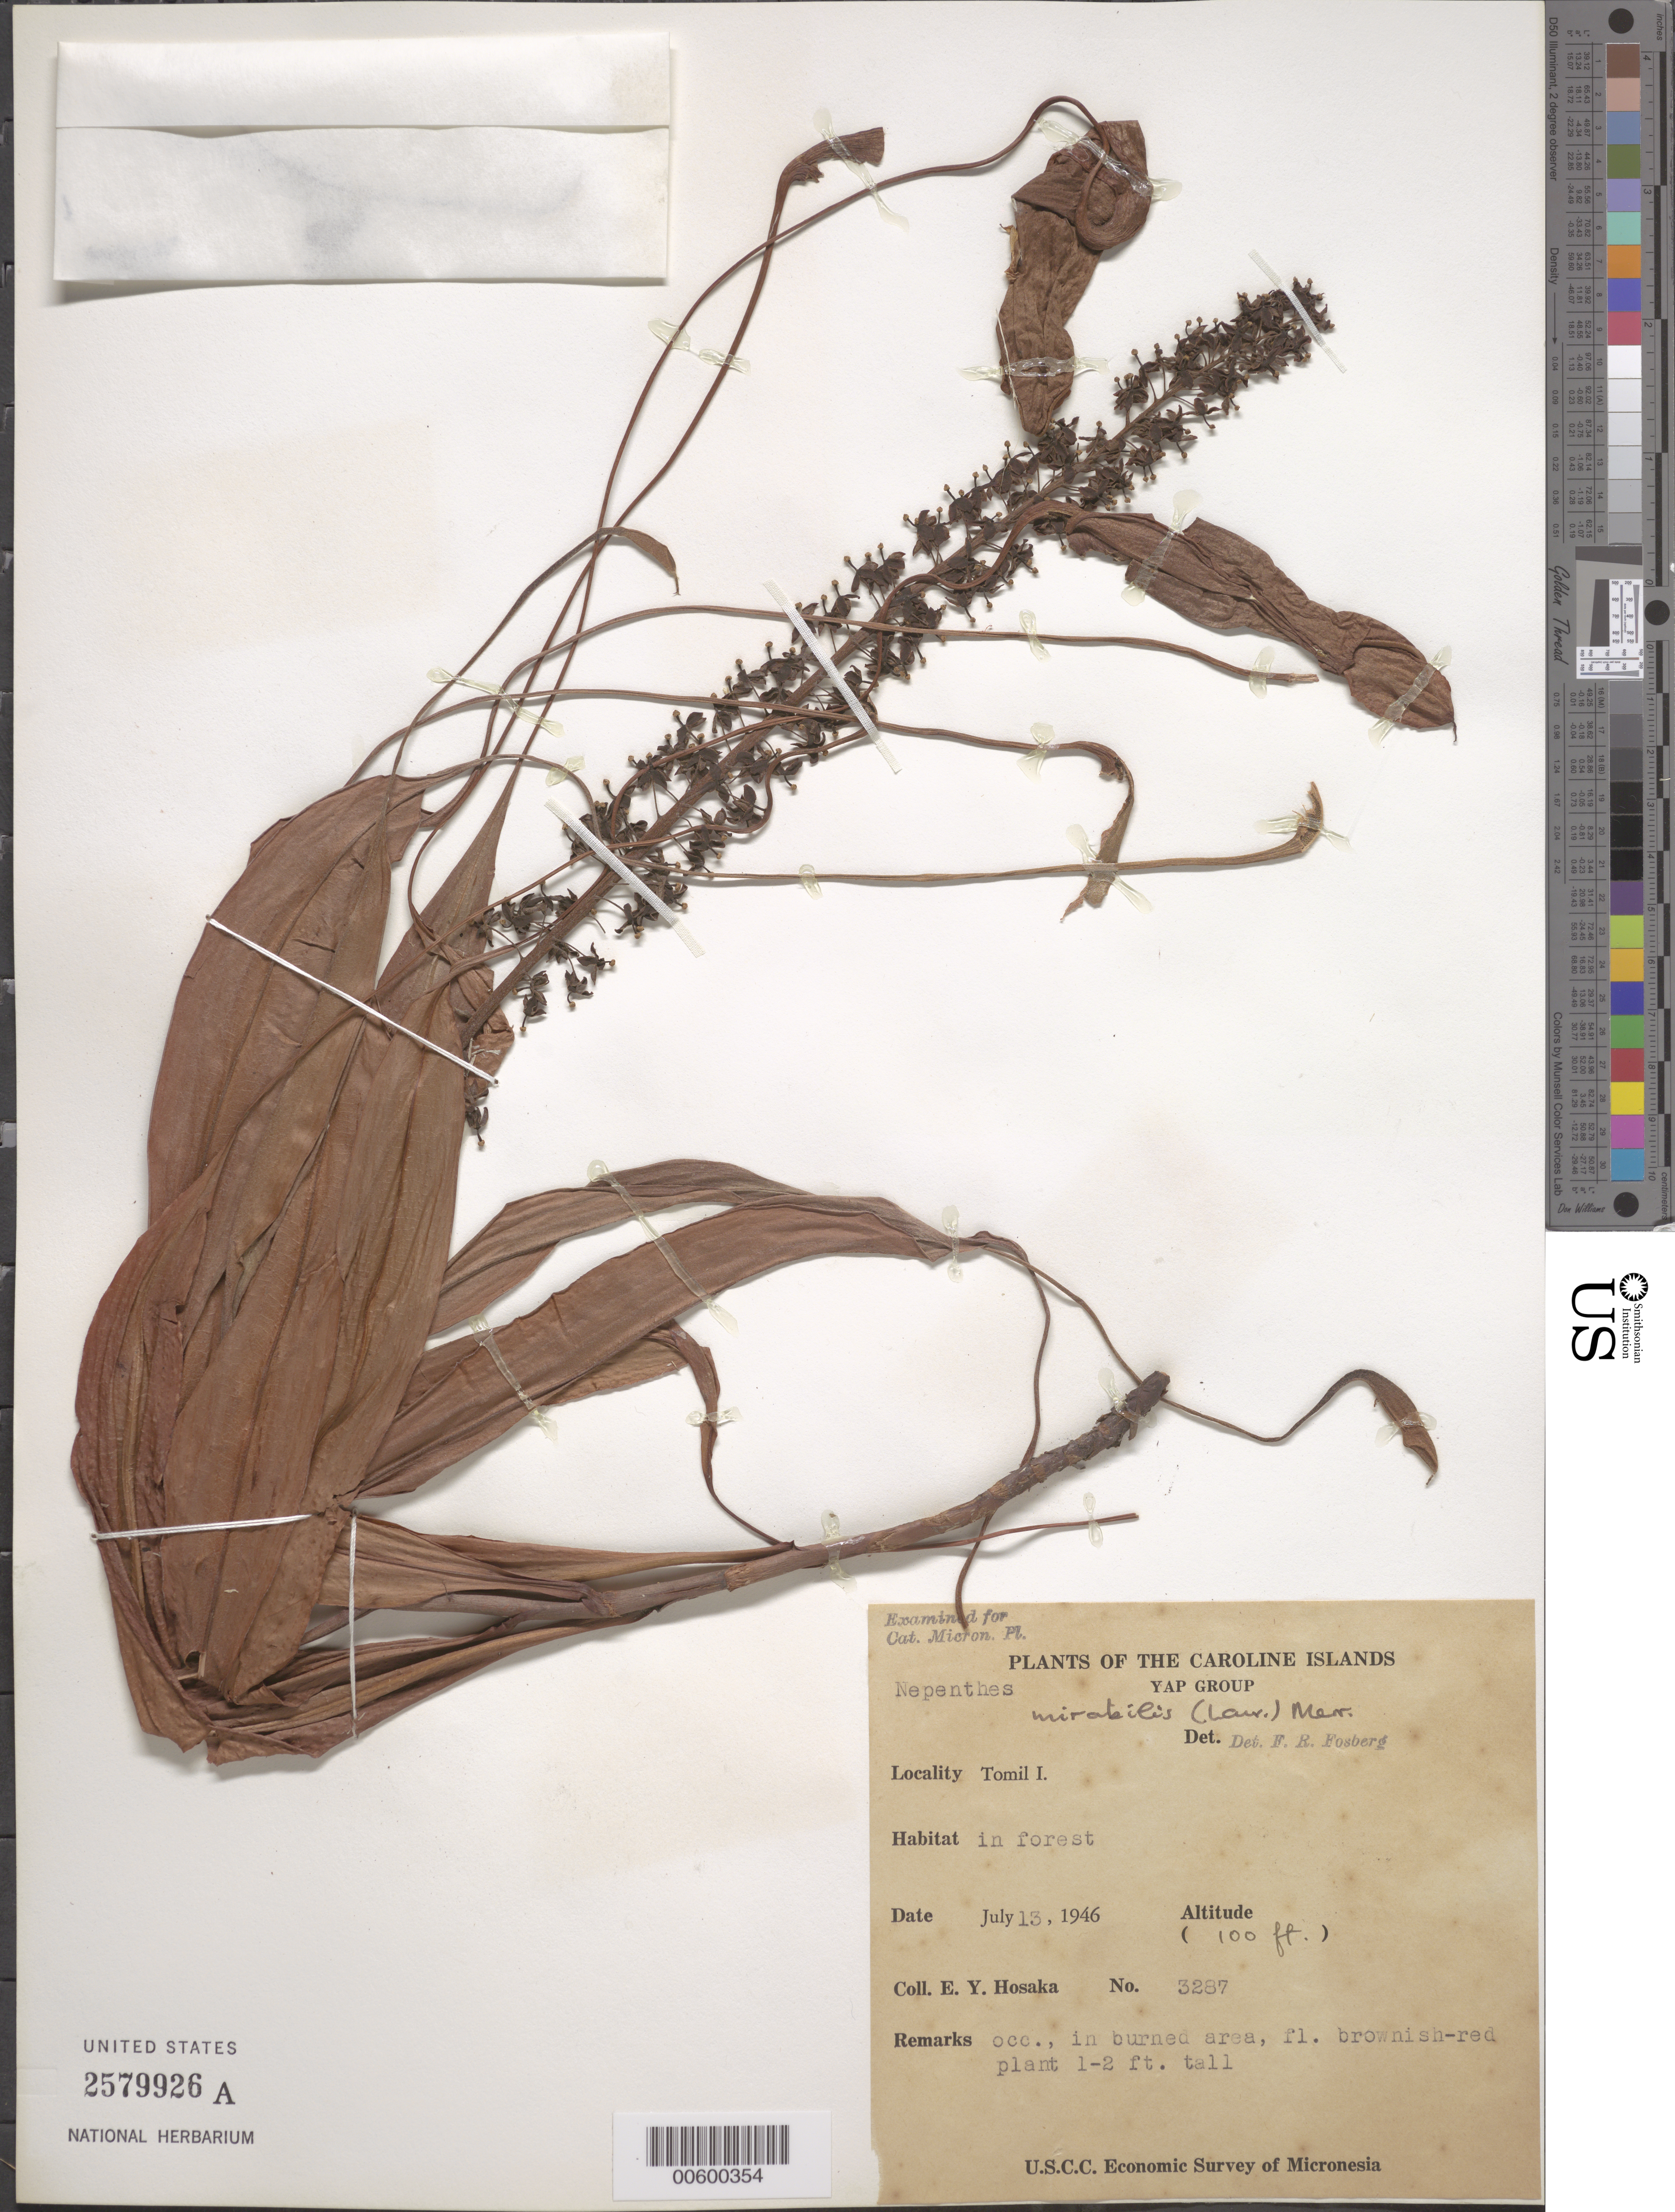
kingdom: Plantae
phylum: Tracheophyta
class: Magnoliopsida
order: Caryophyllales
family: Nepenthaceae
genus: Nepenthes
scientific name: Nepenthes mirabilis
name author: (Lour.) Druce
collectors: E. Y. Hosaka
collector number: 3287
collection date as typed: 13 Jul 1946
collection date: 1946-07-13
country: Micronesia, Federated States of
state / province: Yap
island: Gagil-Tamil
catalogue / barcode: US 2579926A